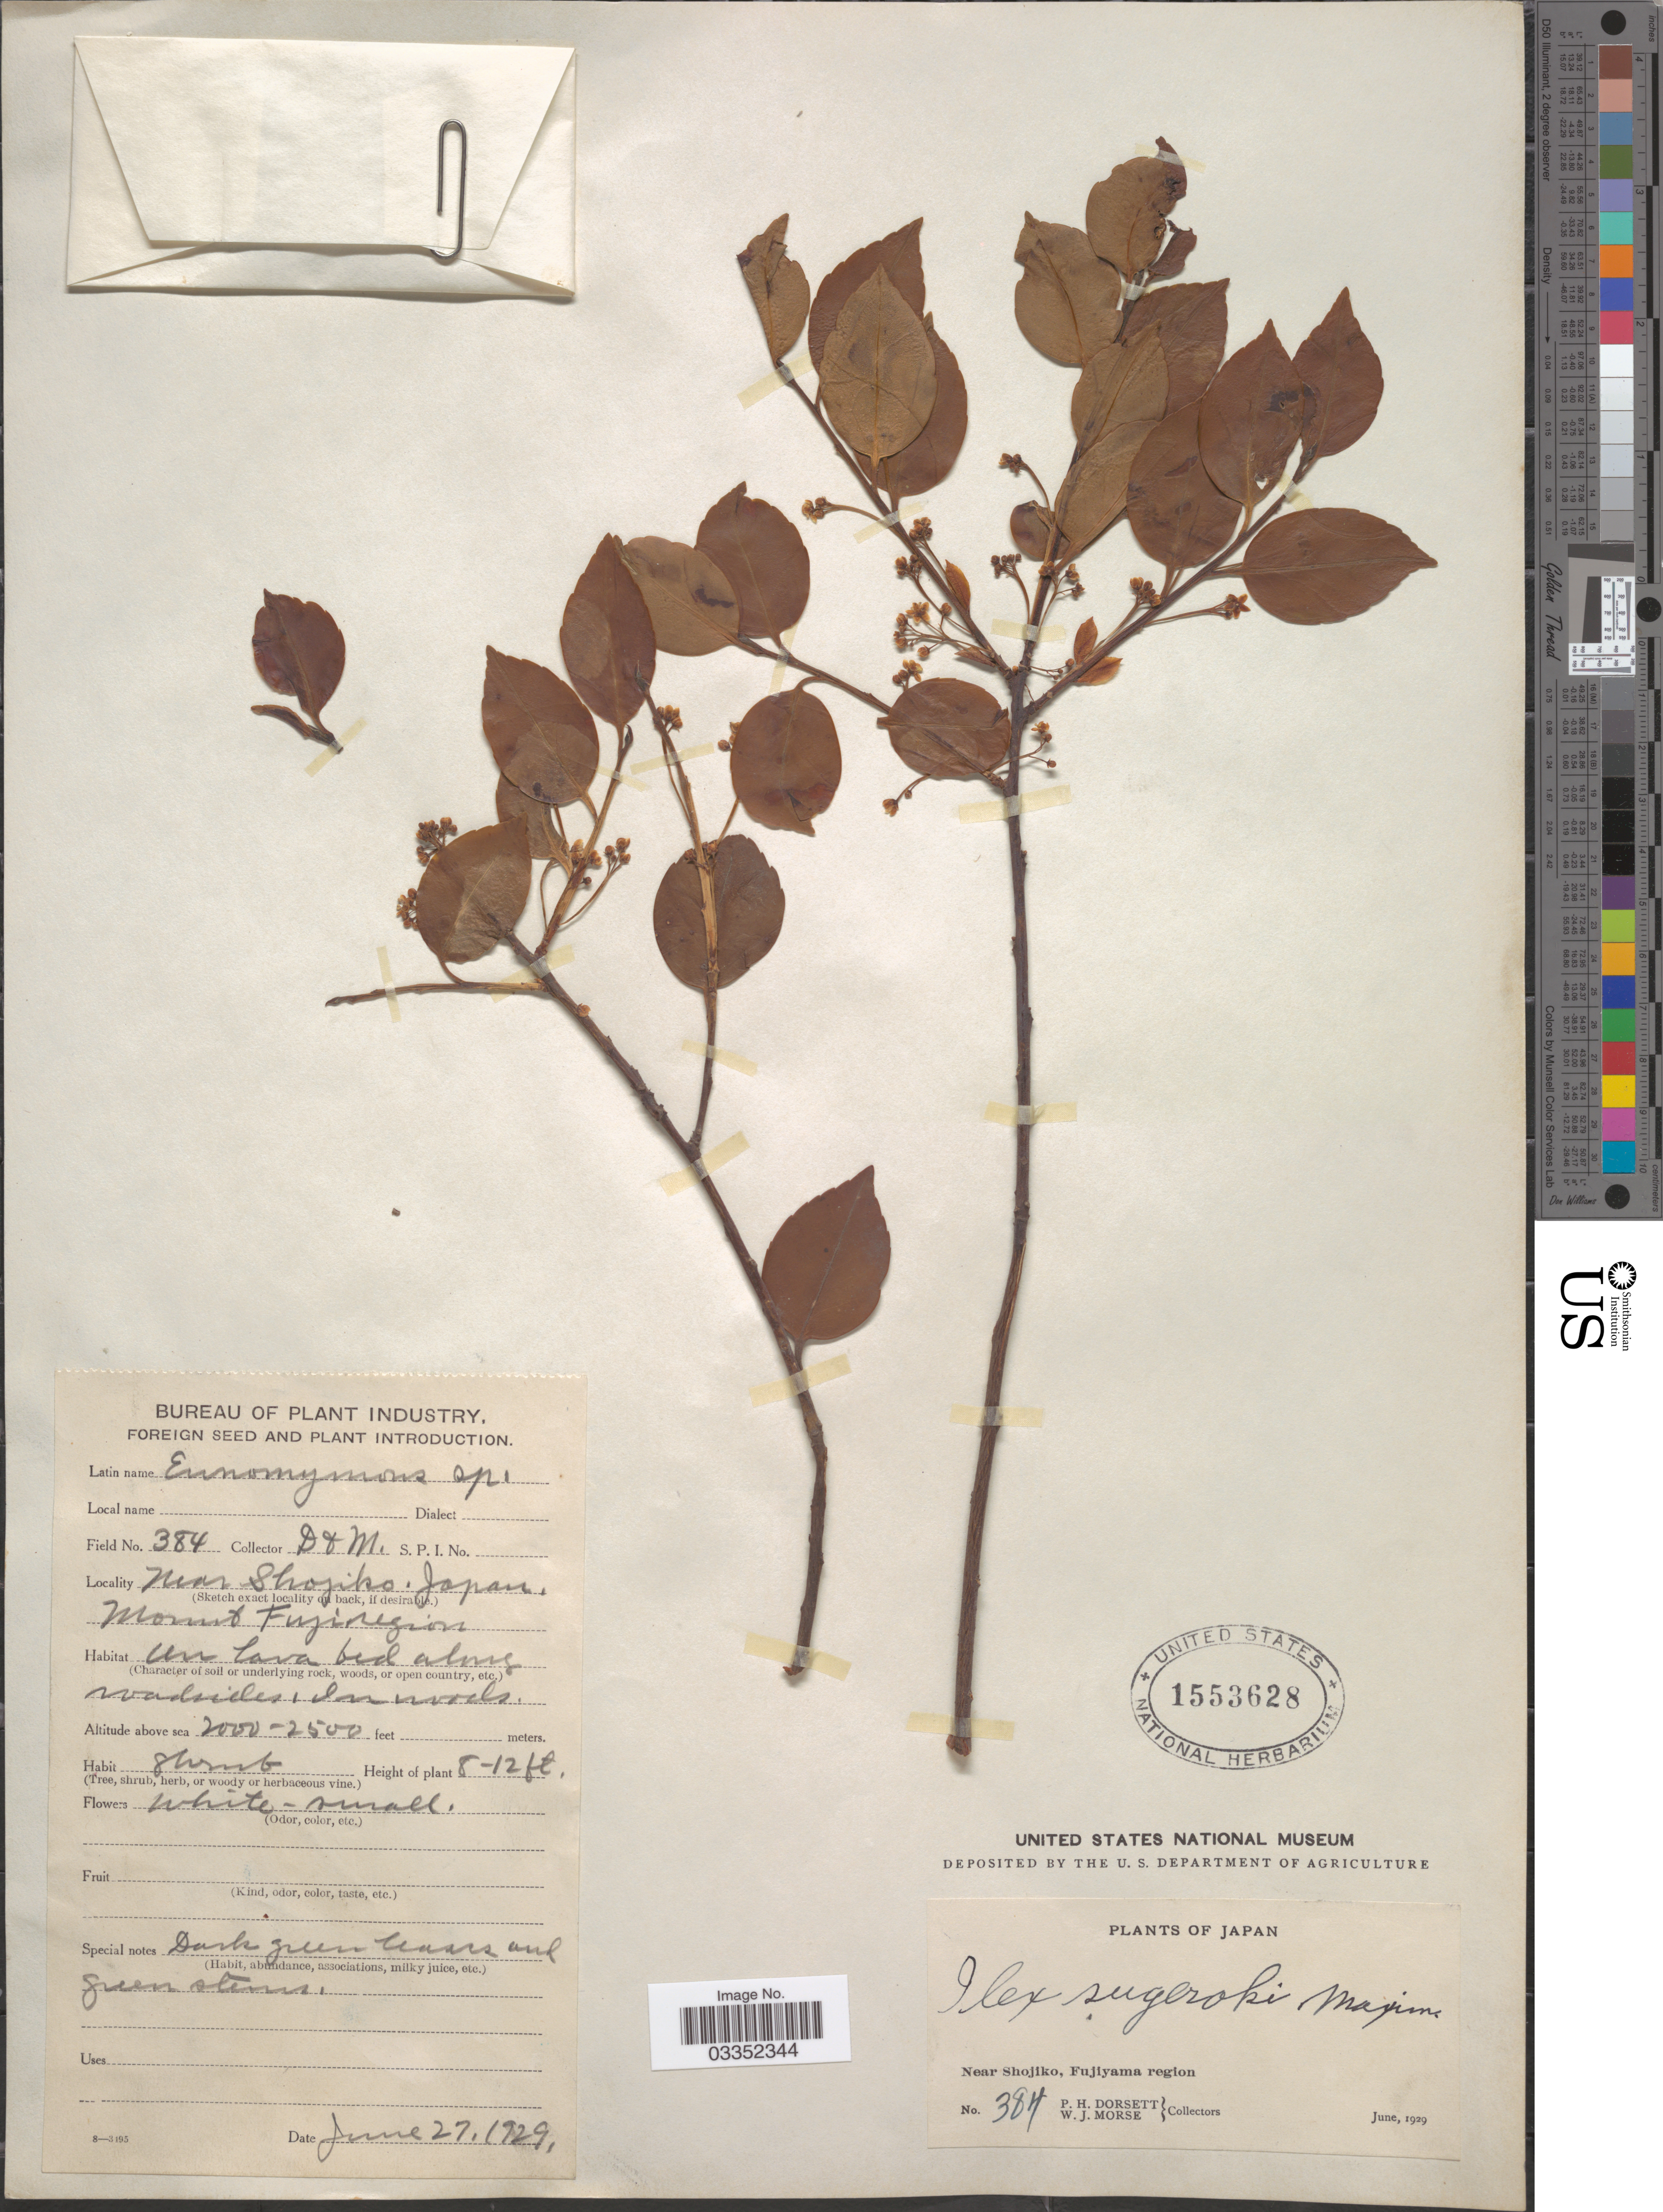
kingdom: Plantae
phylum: Tracheophyta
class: Magnoliopsida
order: Aquifoliales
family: Aquifoliaceae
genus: Ilex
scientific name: Ilex sugerokii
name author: Maxim.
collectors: P. H. Dorsett & W. J. Morse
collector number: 384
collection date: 1929-06-27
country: Japan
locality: Near Shojiko, Fujiyama region, Mount Fujiyama region.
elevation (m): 610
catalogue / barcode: US 1553628